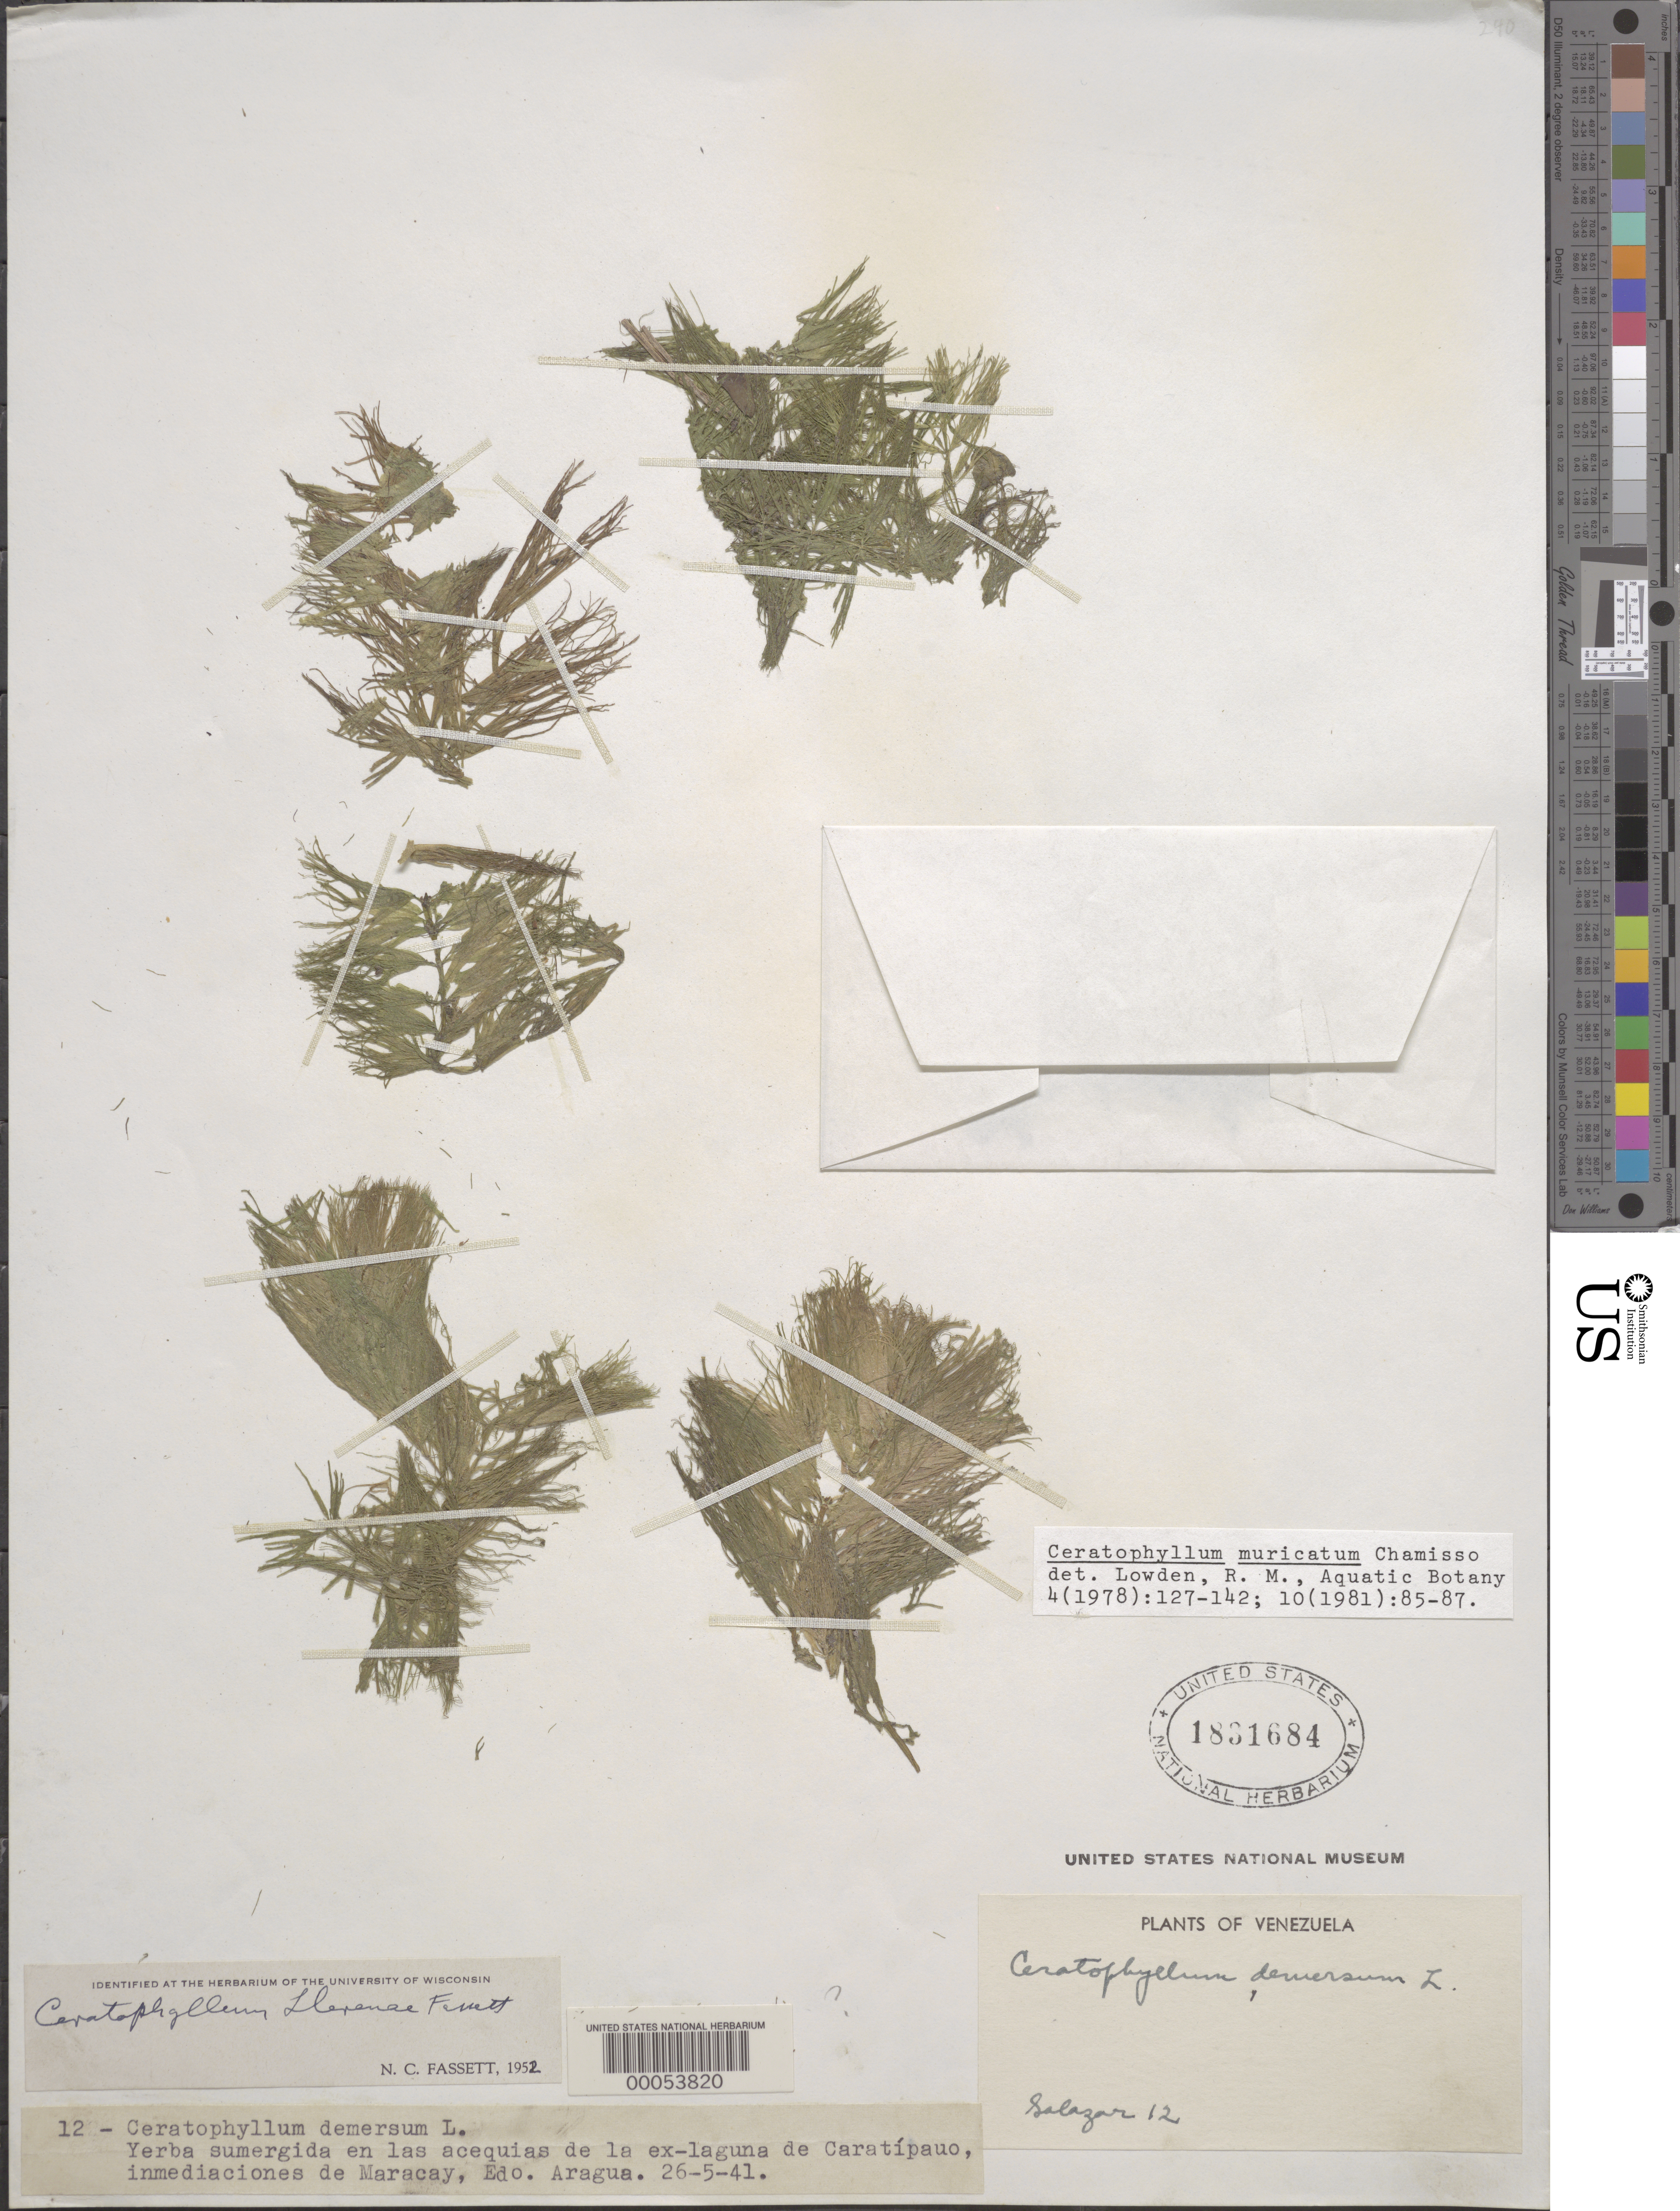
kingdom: Plantae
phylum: Tracheophyta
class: Magnoliopsida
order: Ceratophyllales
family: Ceratophyllaceae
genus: Ceratophyllum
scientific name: Ceratophyllum demersum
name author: L.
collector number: Unlabel.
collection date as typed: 12 Sep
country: Venezuela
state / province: Mérida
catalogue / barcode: US 1831684